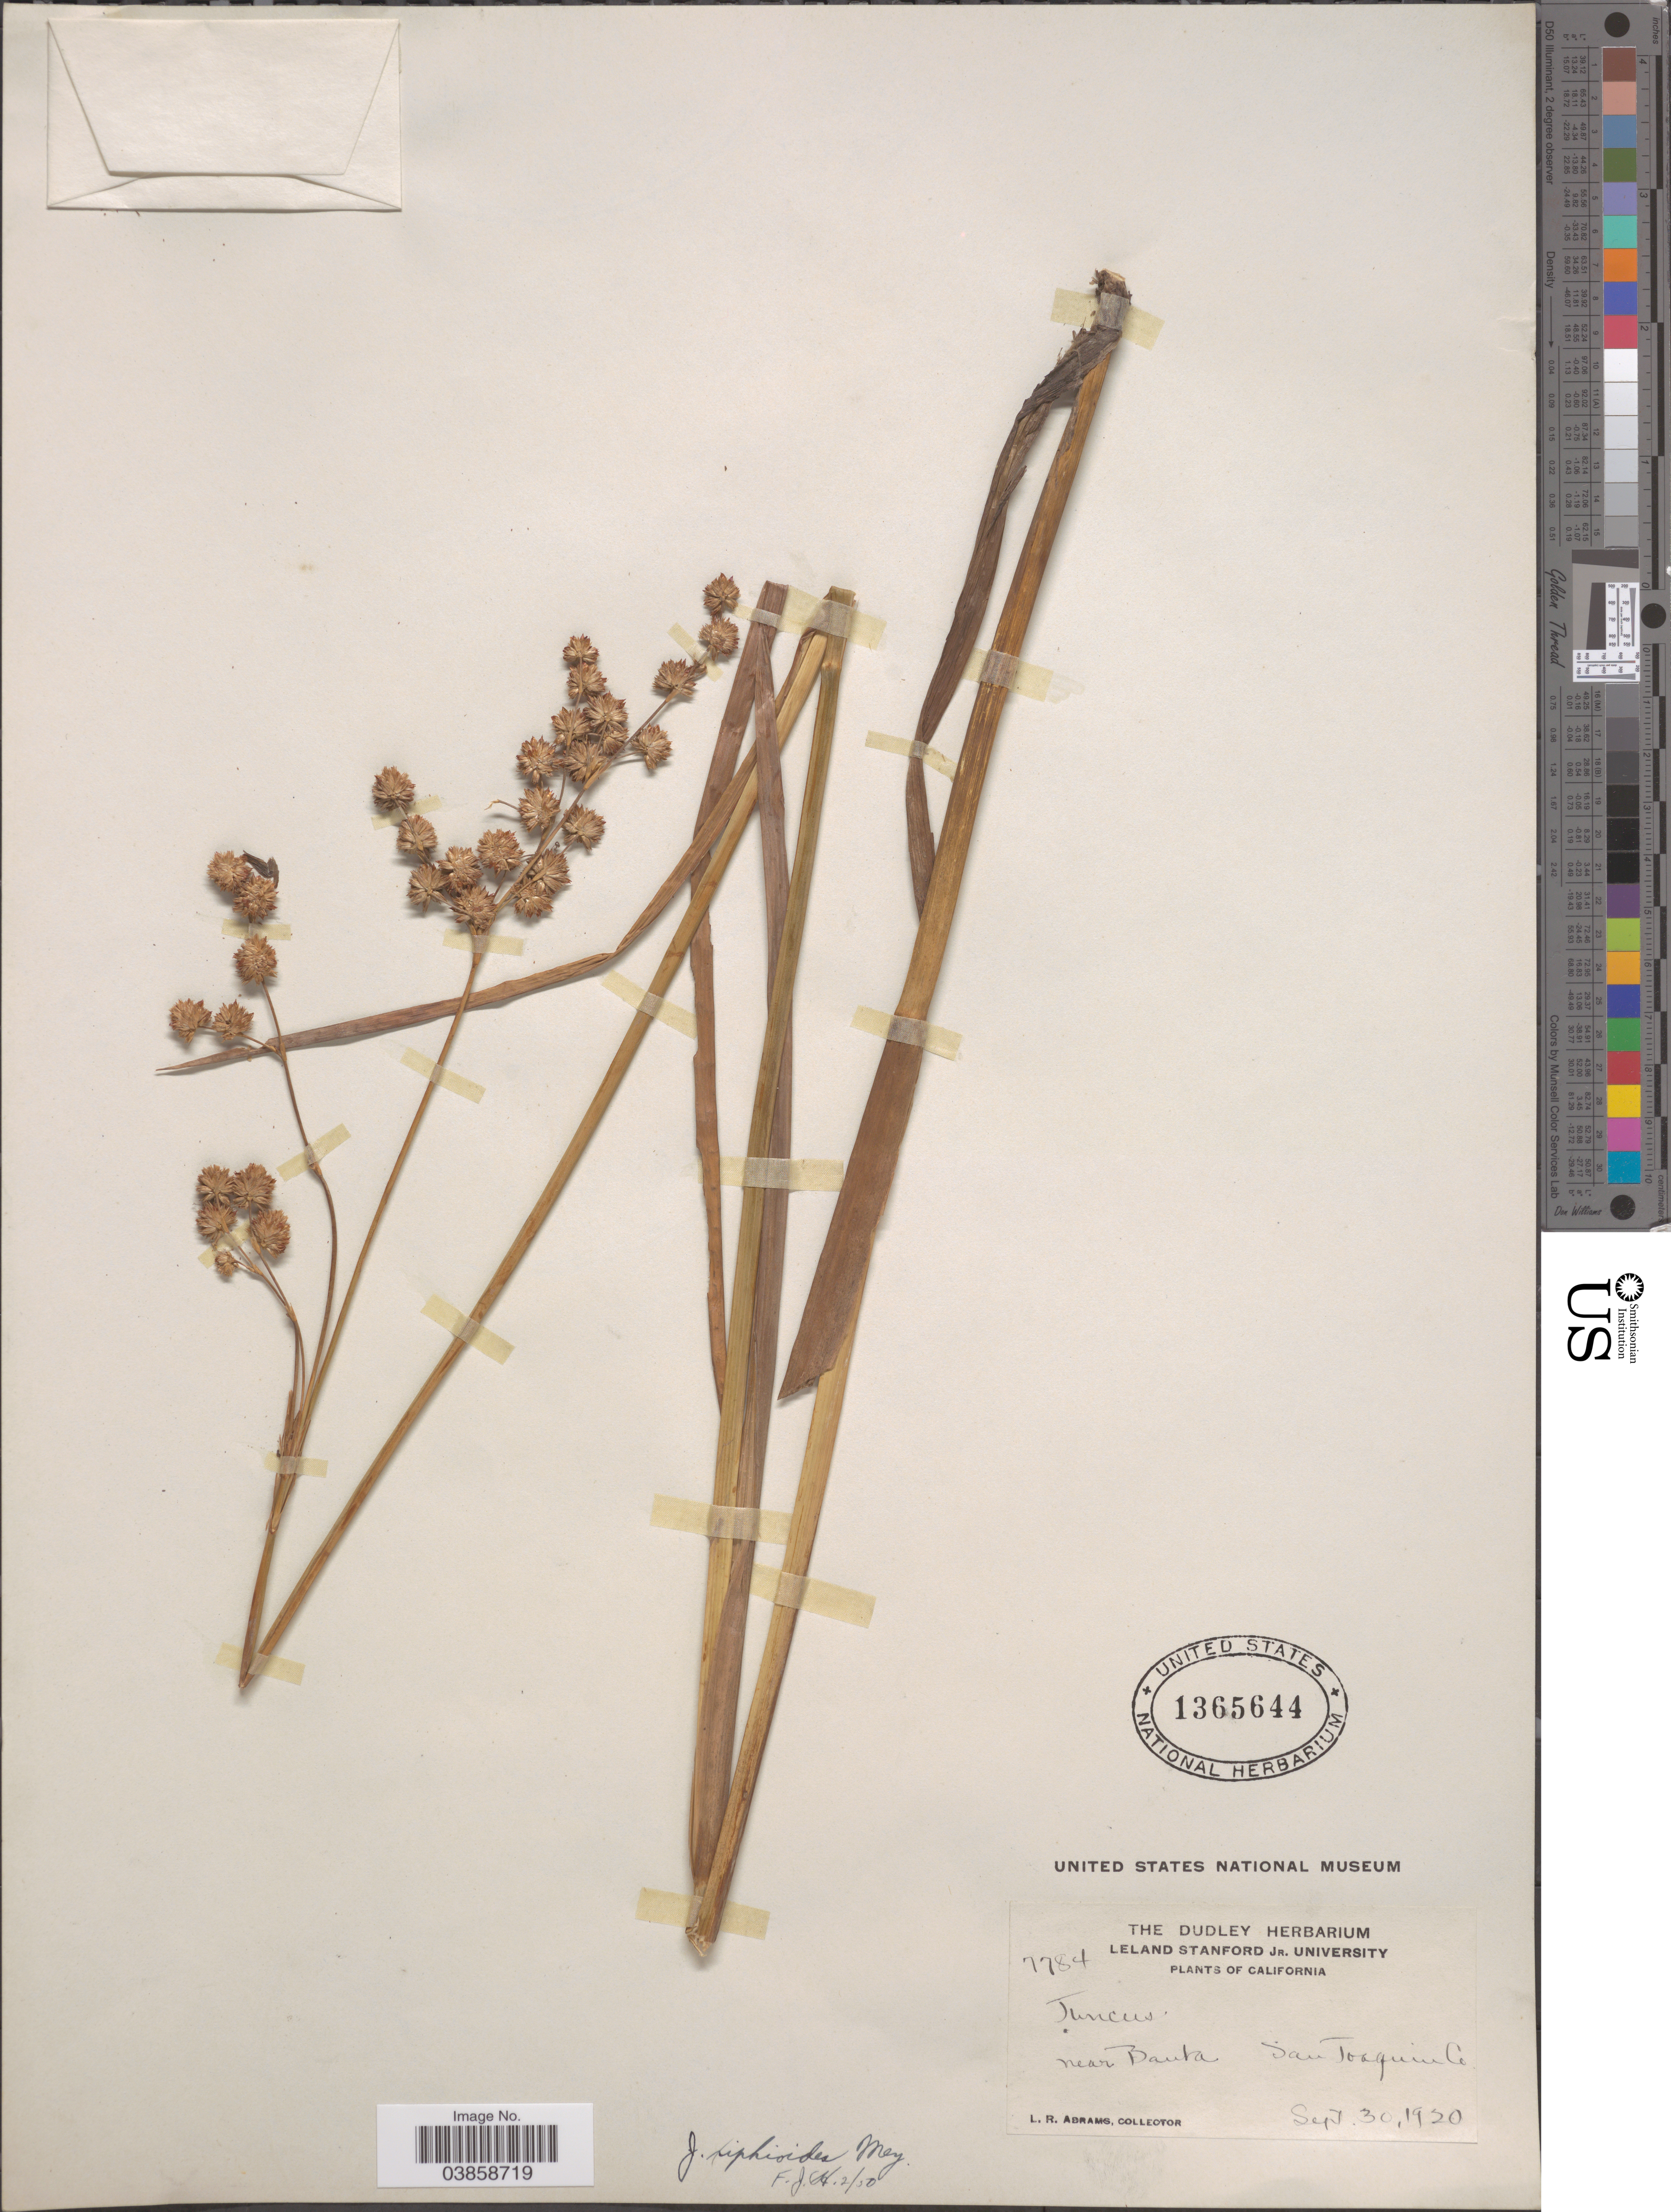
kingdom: Plantae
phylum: Tracheophyta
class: Liliopsida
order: Poales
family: Juncaceae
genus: Juncus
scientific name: Juncus xiphioides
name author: E. Mey.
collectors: L. Abrams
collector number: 7784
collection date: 1920-09-30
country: United States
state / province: California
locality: Near Bauta. San Toaquin Co.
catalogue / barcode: US 1365644